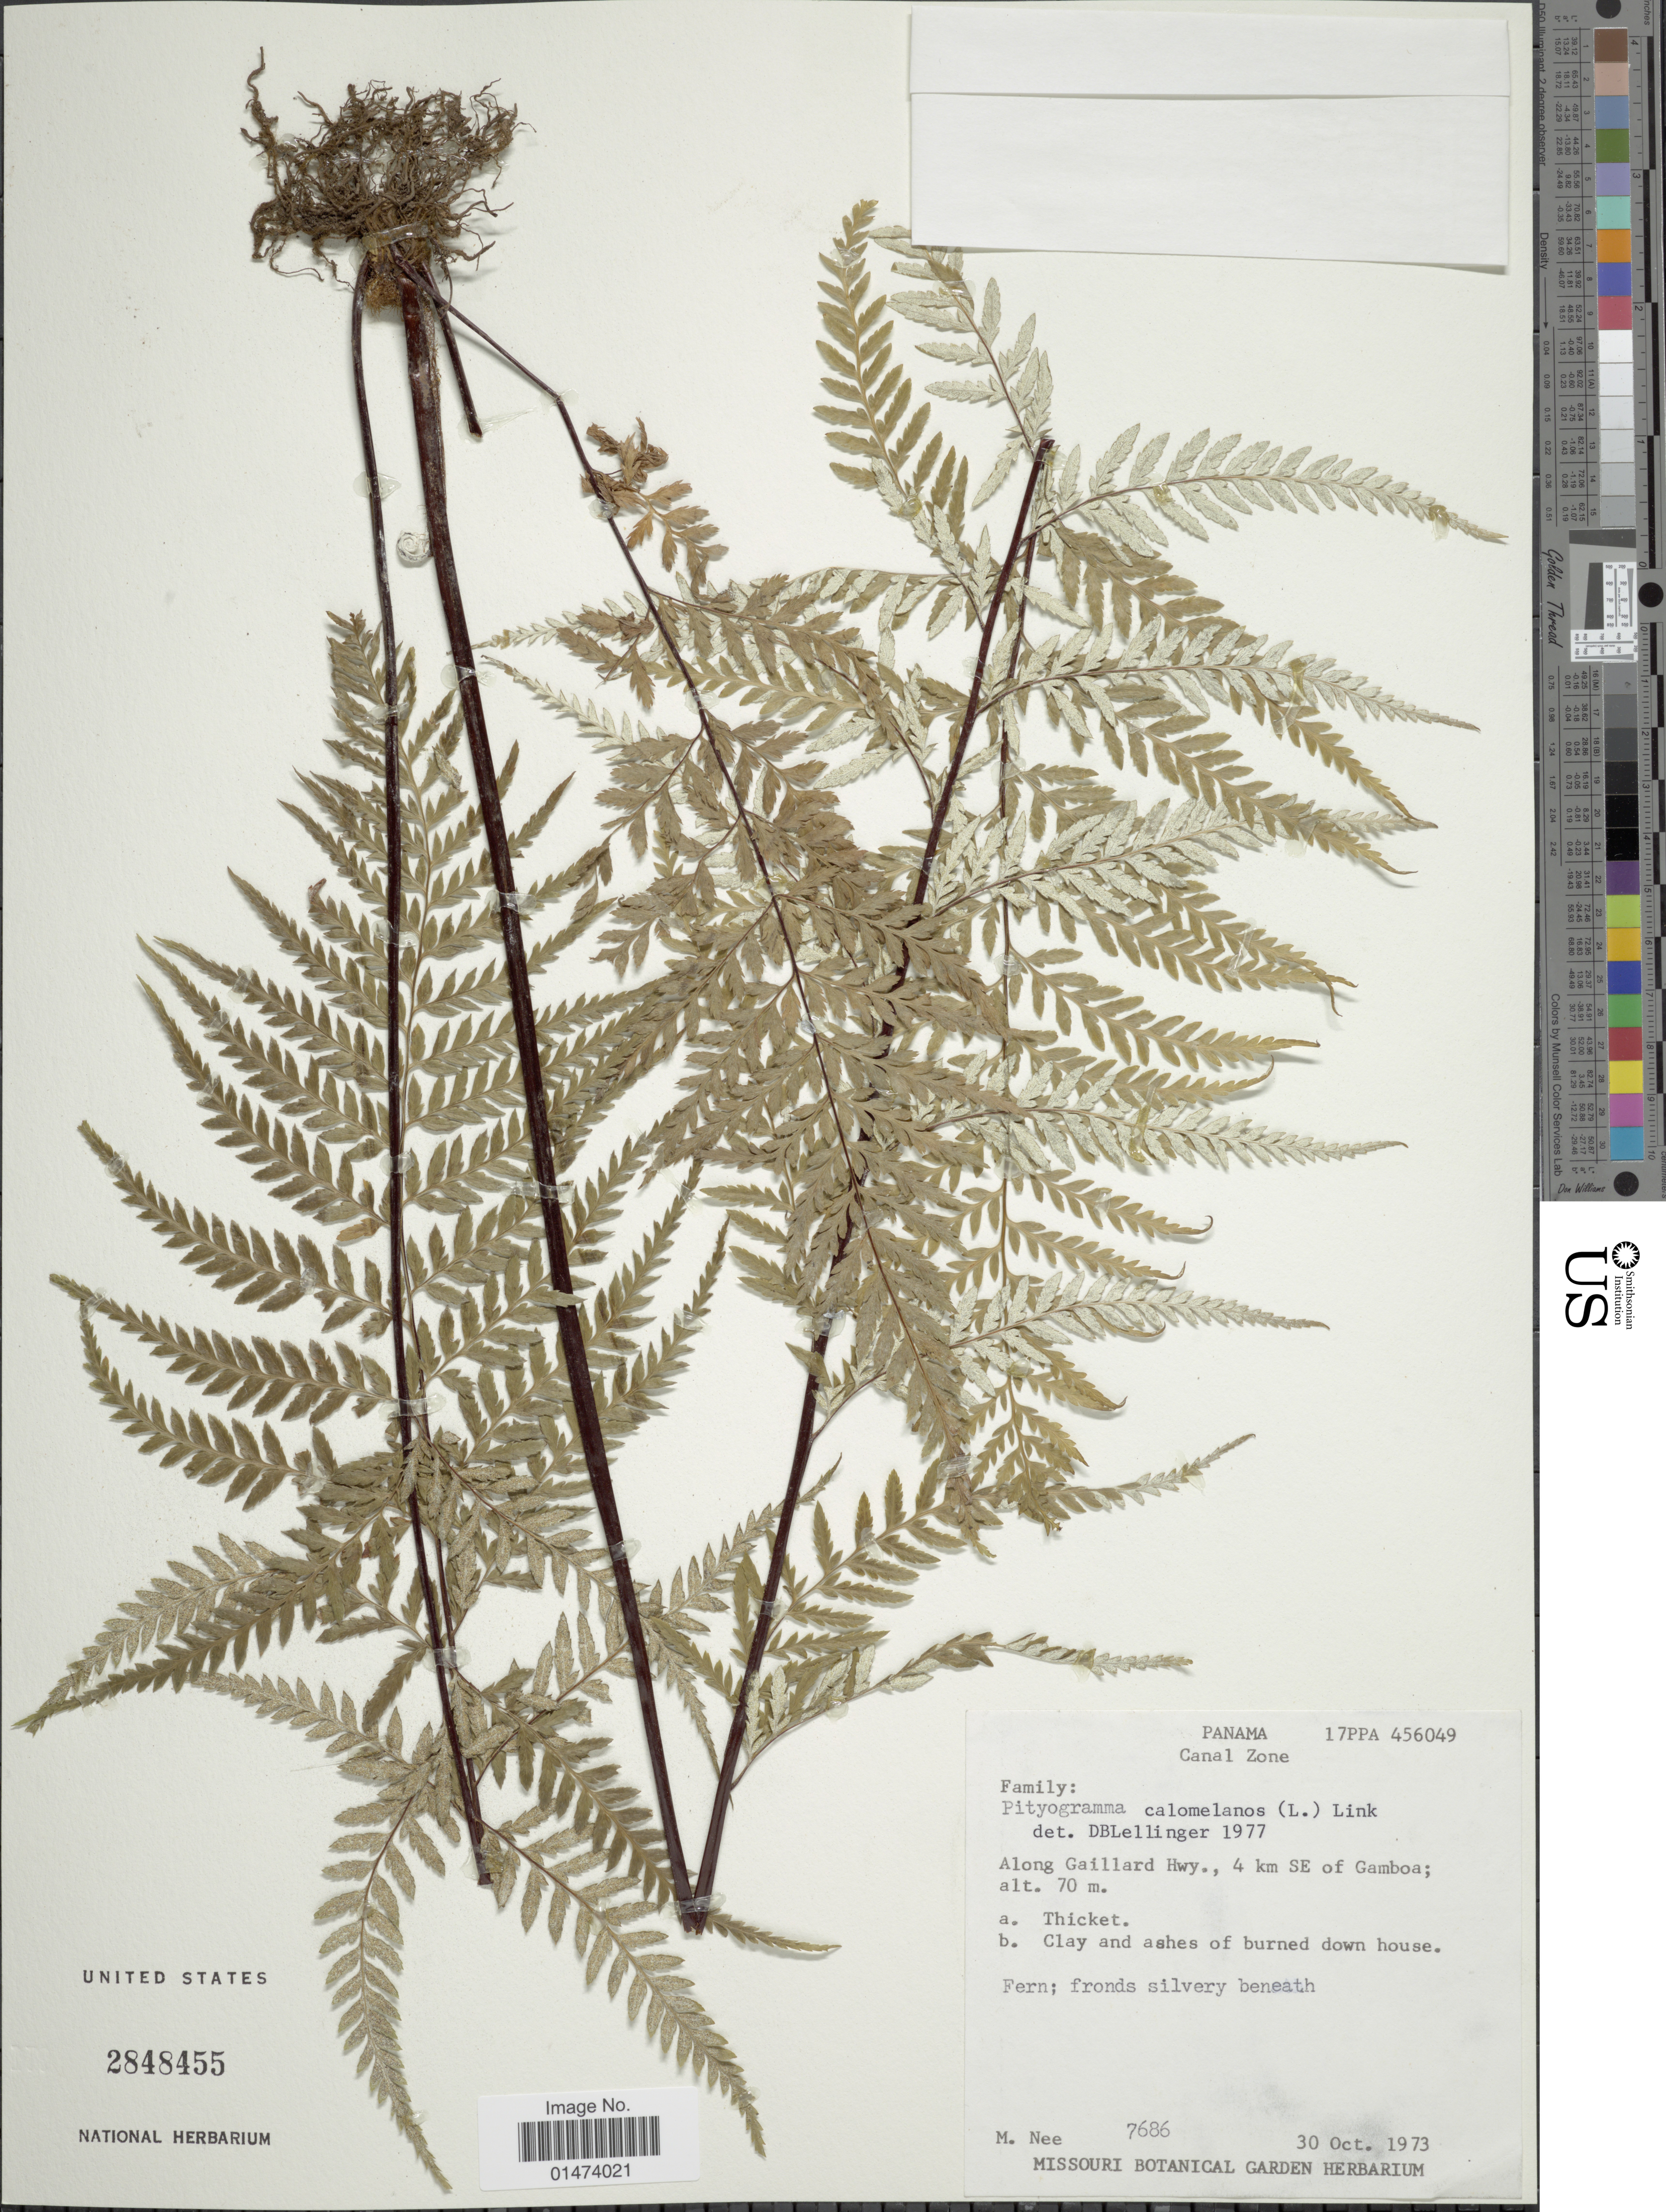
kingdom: Plantae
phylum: Tracheophyta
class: Polypodiopsida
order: Polypodiales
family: Pteridaceae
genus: Pityrogramma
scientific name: Pityrogramma calomelanos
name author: (L.) Link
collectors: M. Nee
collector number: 1686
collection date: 1973-10-30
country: Panama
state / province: Colón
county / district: Canal Zone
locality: Along Gaillard Hwy., 4 km SE of Gamboa, Fern; fronds silvery beneath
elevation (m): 70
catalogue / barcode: US 2848455